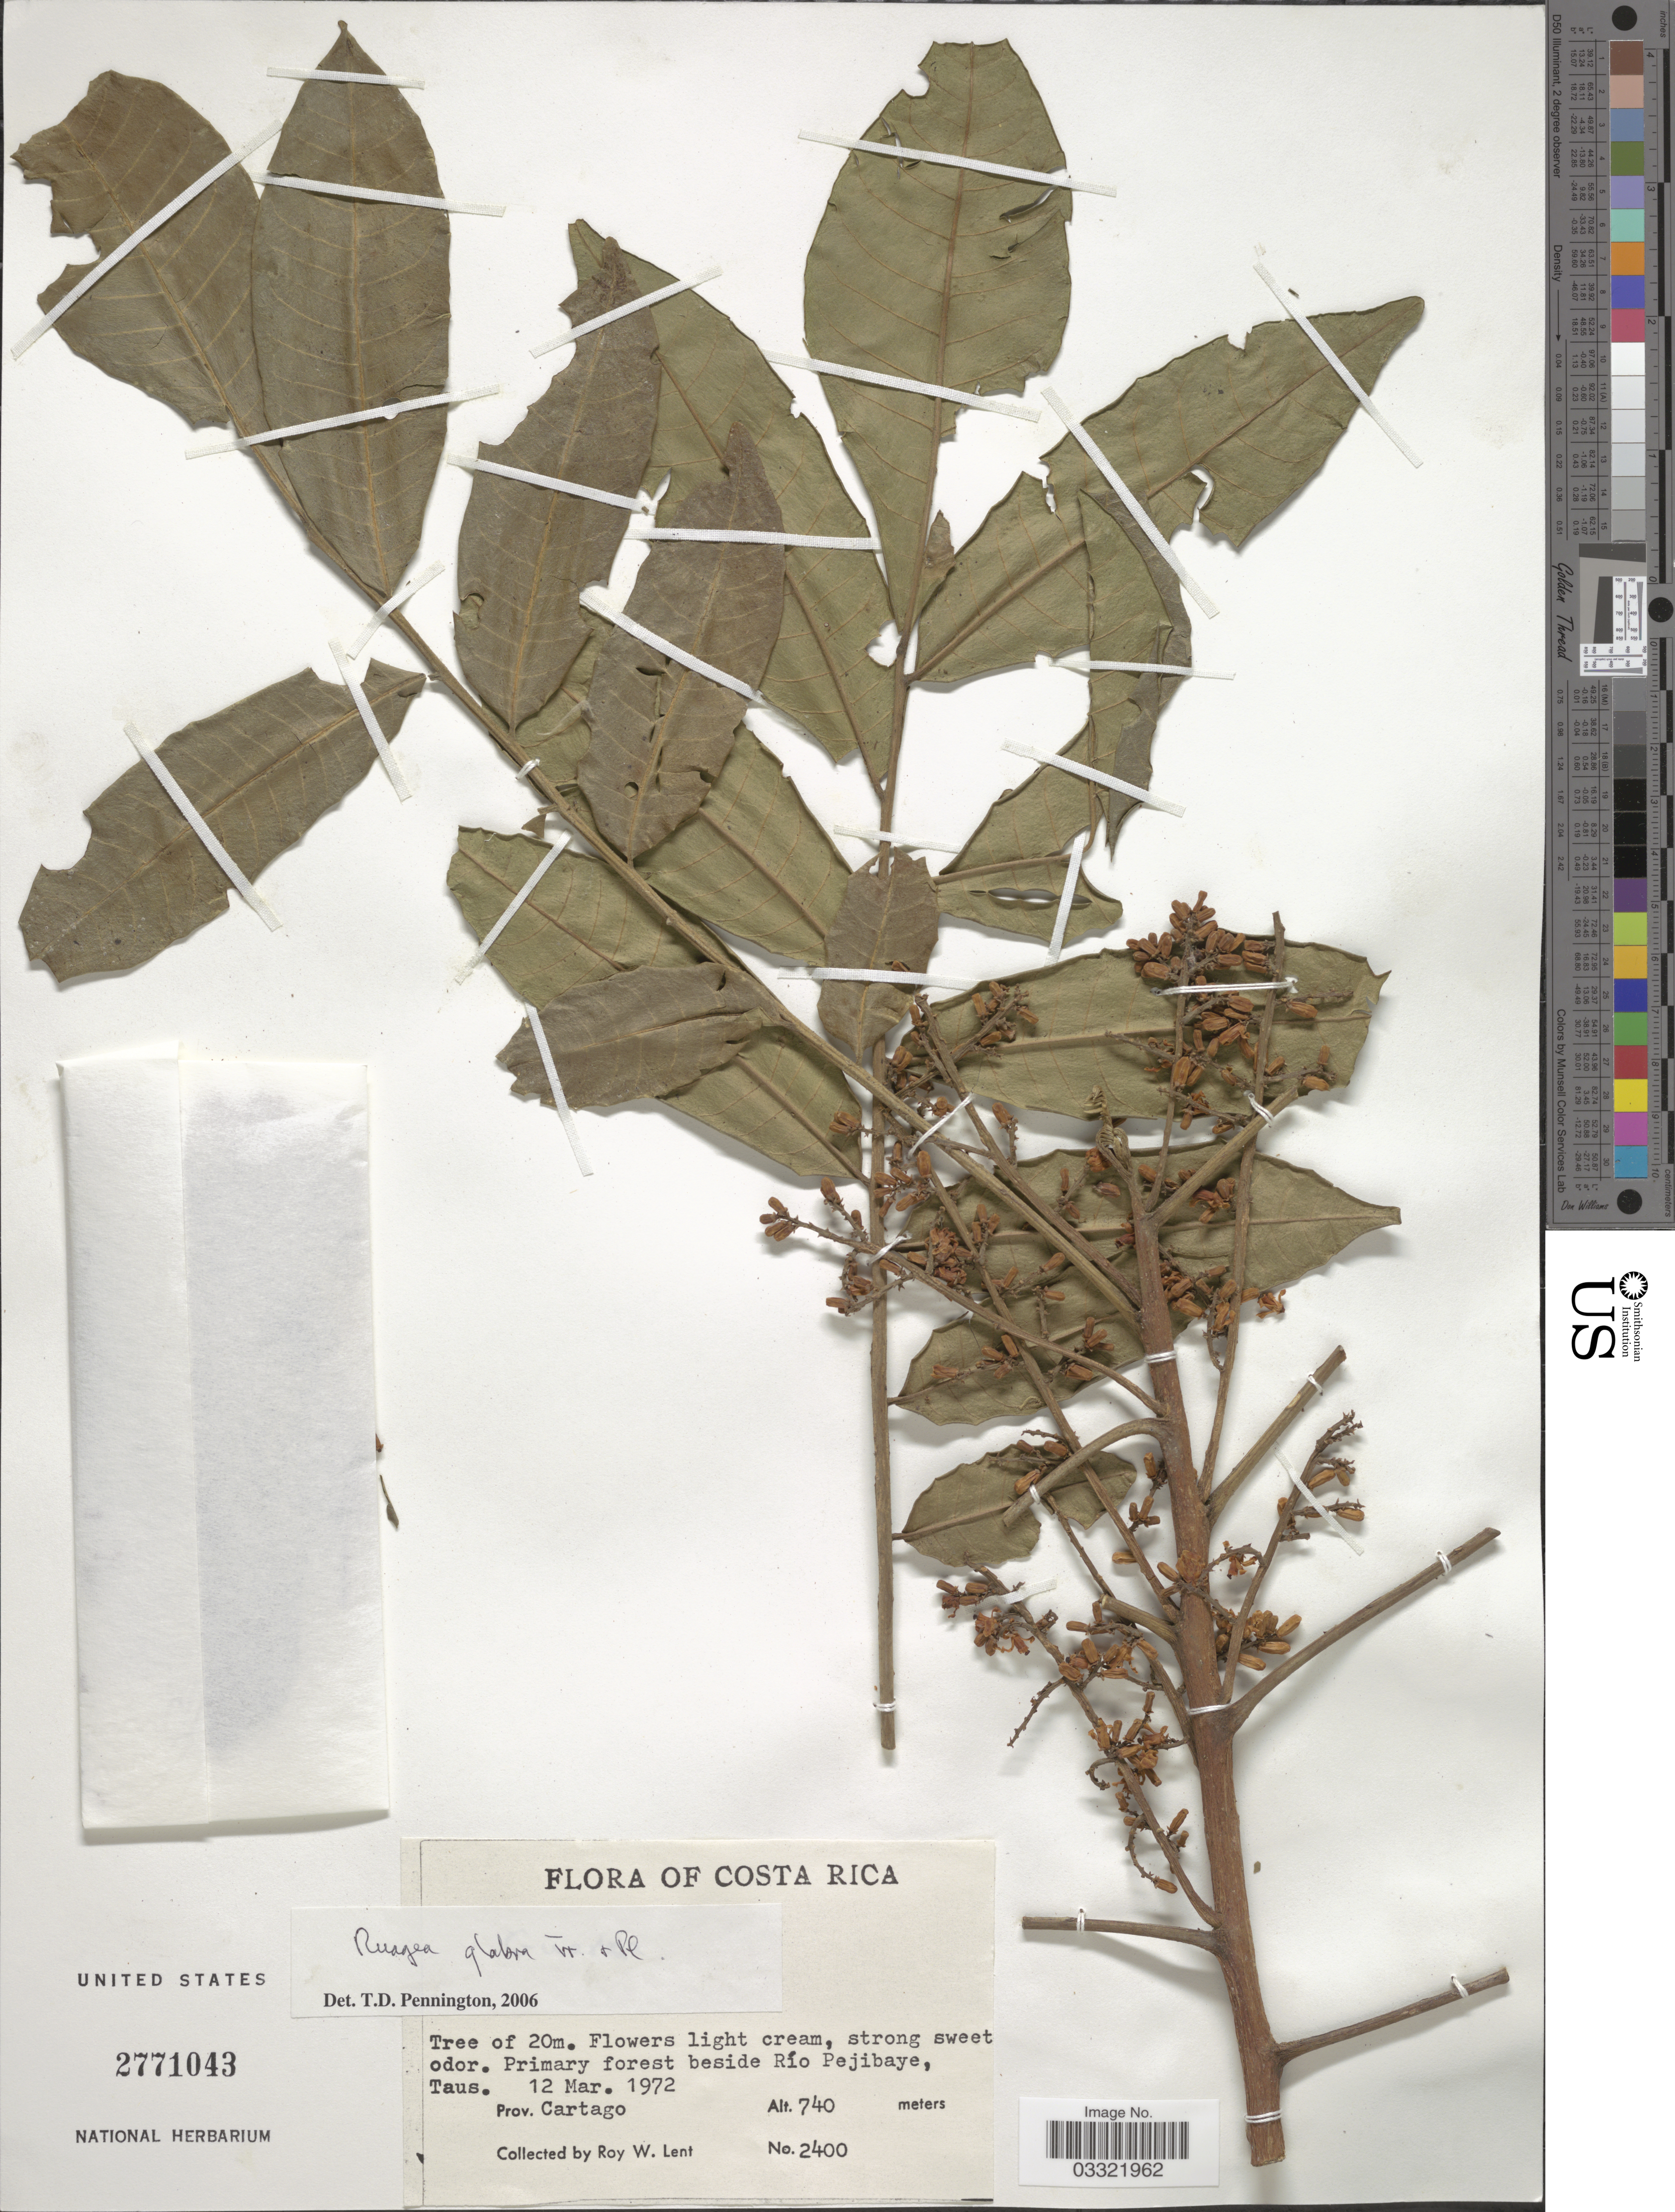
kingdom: Plantae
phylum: Tracheophyta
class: Magnoliopsida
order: Sapindales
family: Meliaceae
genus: Ruagea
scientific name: Ruagea glabra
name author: Triana & Planch.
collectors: R. W. Lent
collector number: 2400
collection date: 1972-03-12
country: Costa Rica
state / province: Cartago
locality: Primary forest beside Río Pejibaye, Taus.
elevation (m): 740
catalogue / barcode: US 2771043